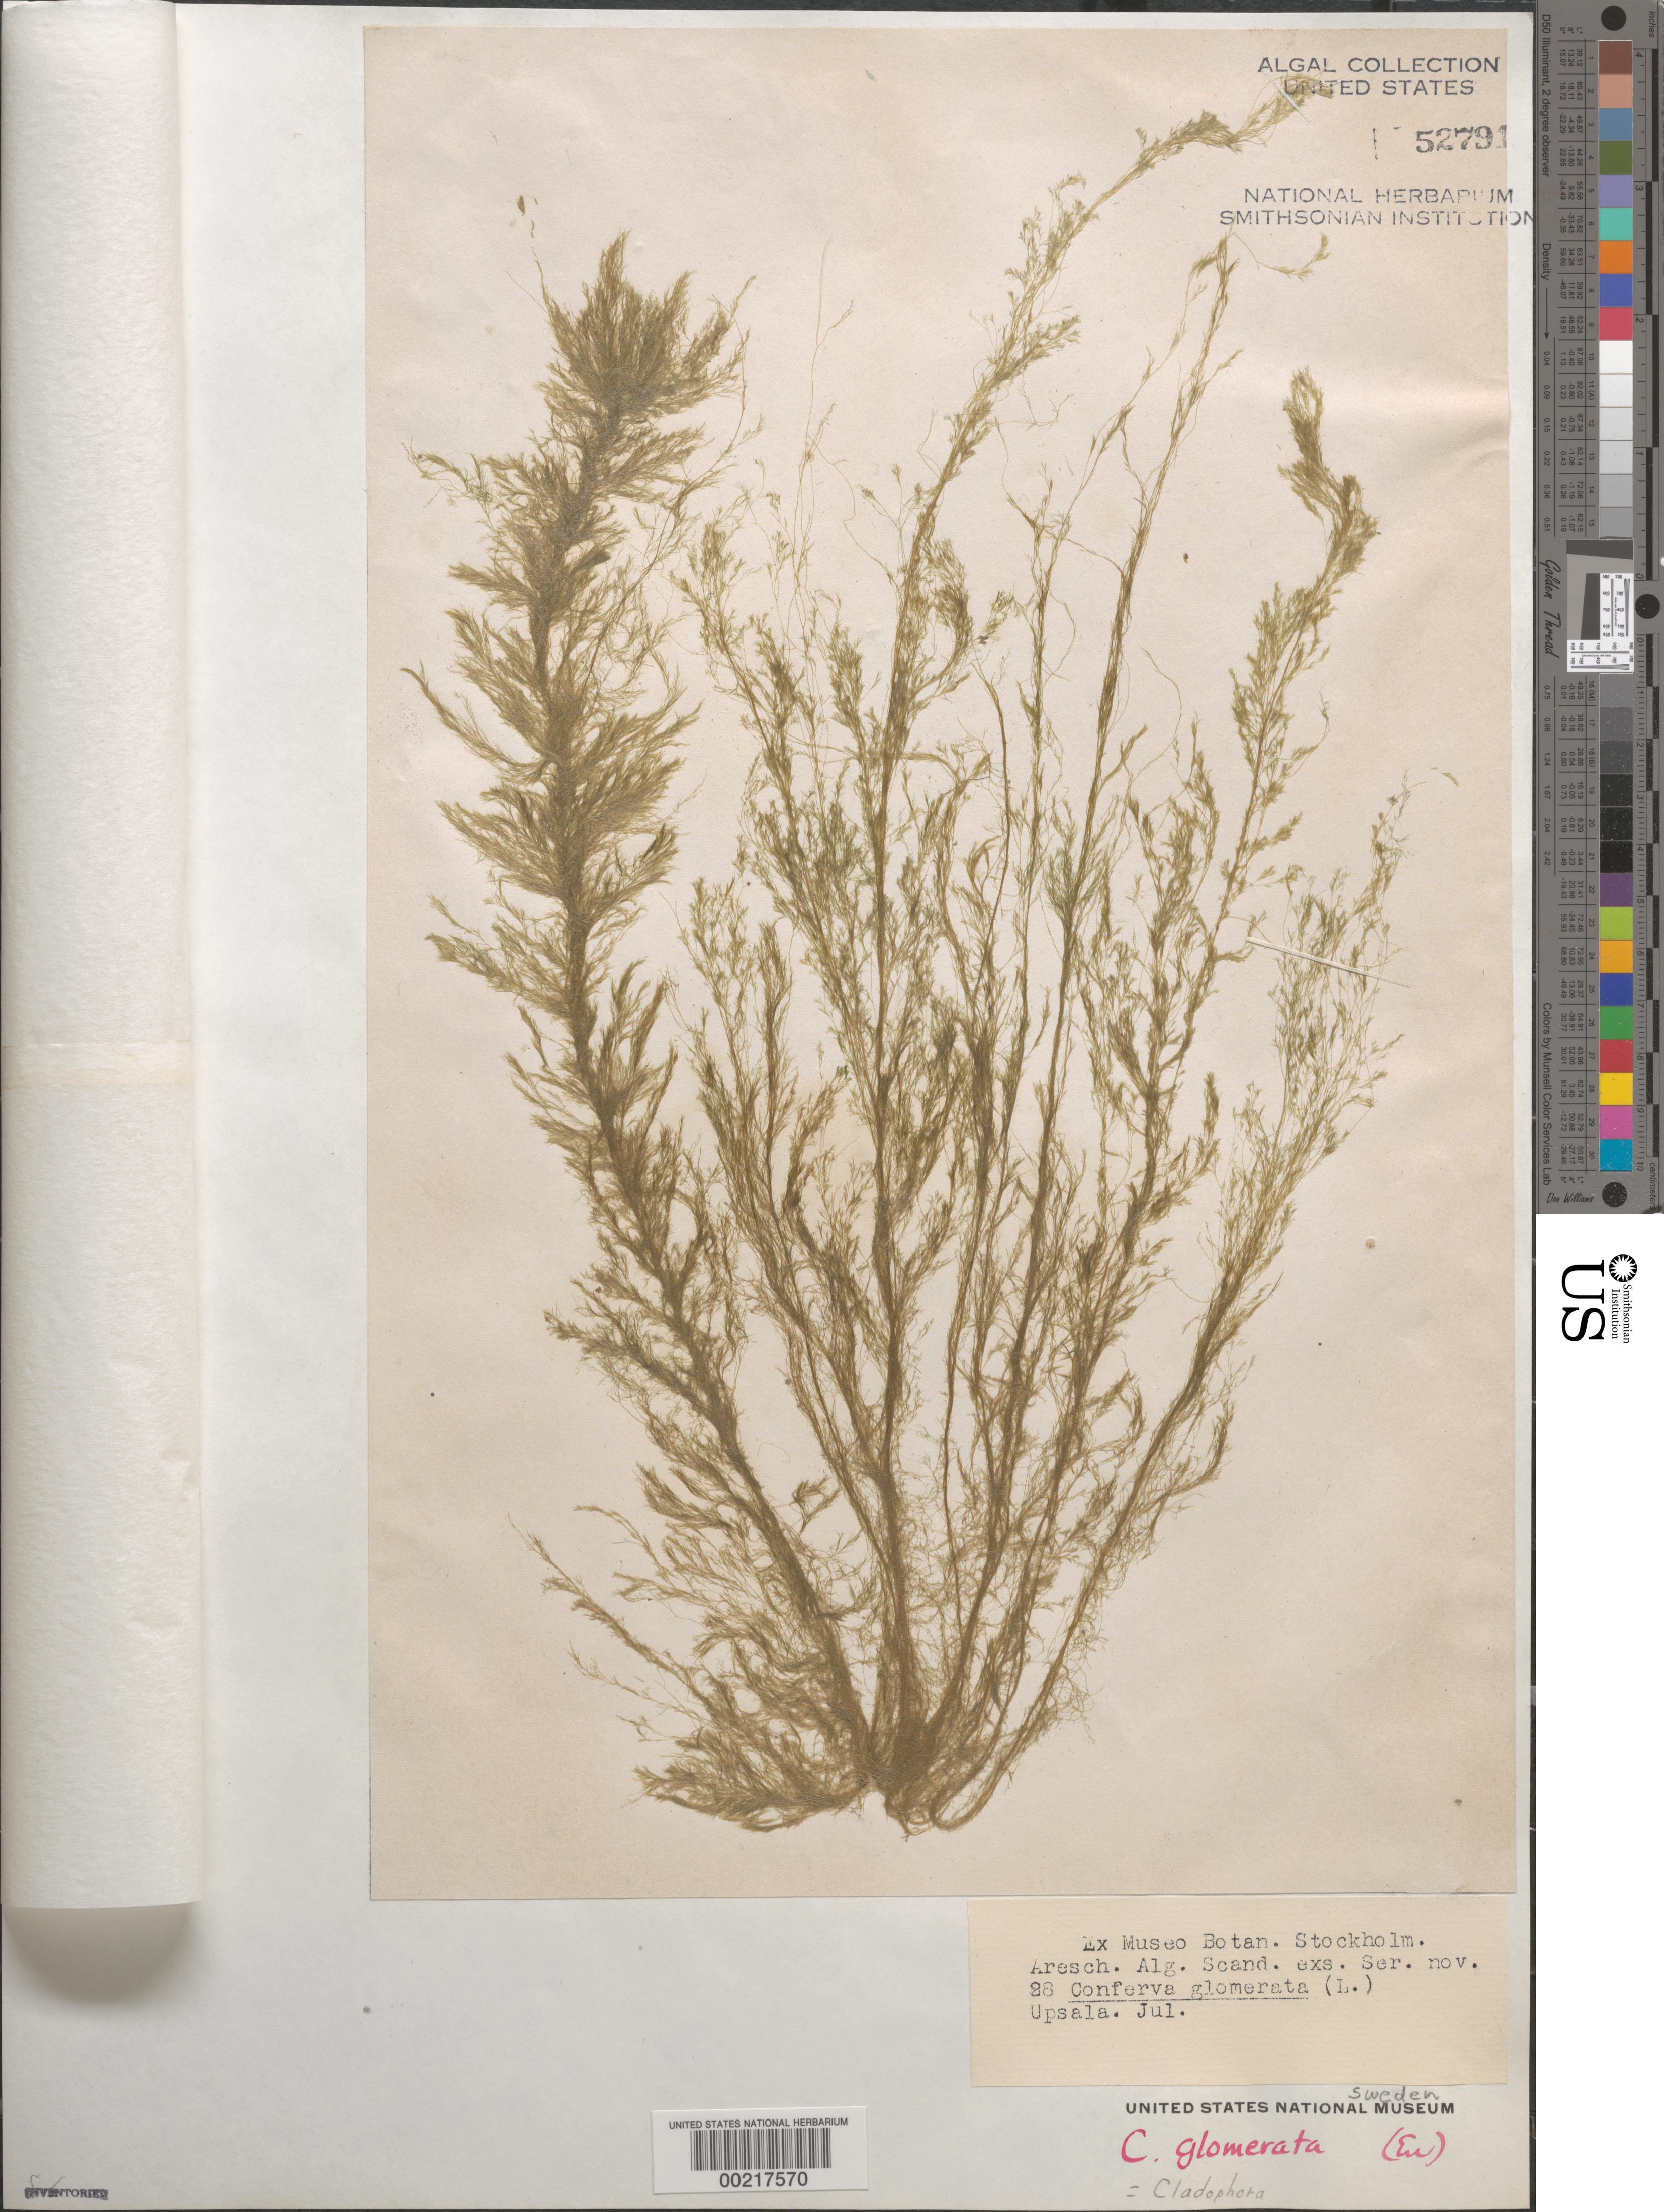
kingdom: Plantae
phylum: Chlorophyta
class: Ulvophyceae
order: Cladophorales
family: Cladophoraceae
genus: Cladophora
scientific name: Cladophora sp.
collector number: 28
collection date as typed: Jul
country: Sweden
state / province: Uppsala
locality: Uppsala (Upsala)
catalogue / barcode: US 52791